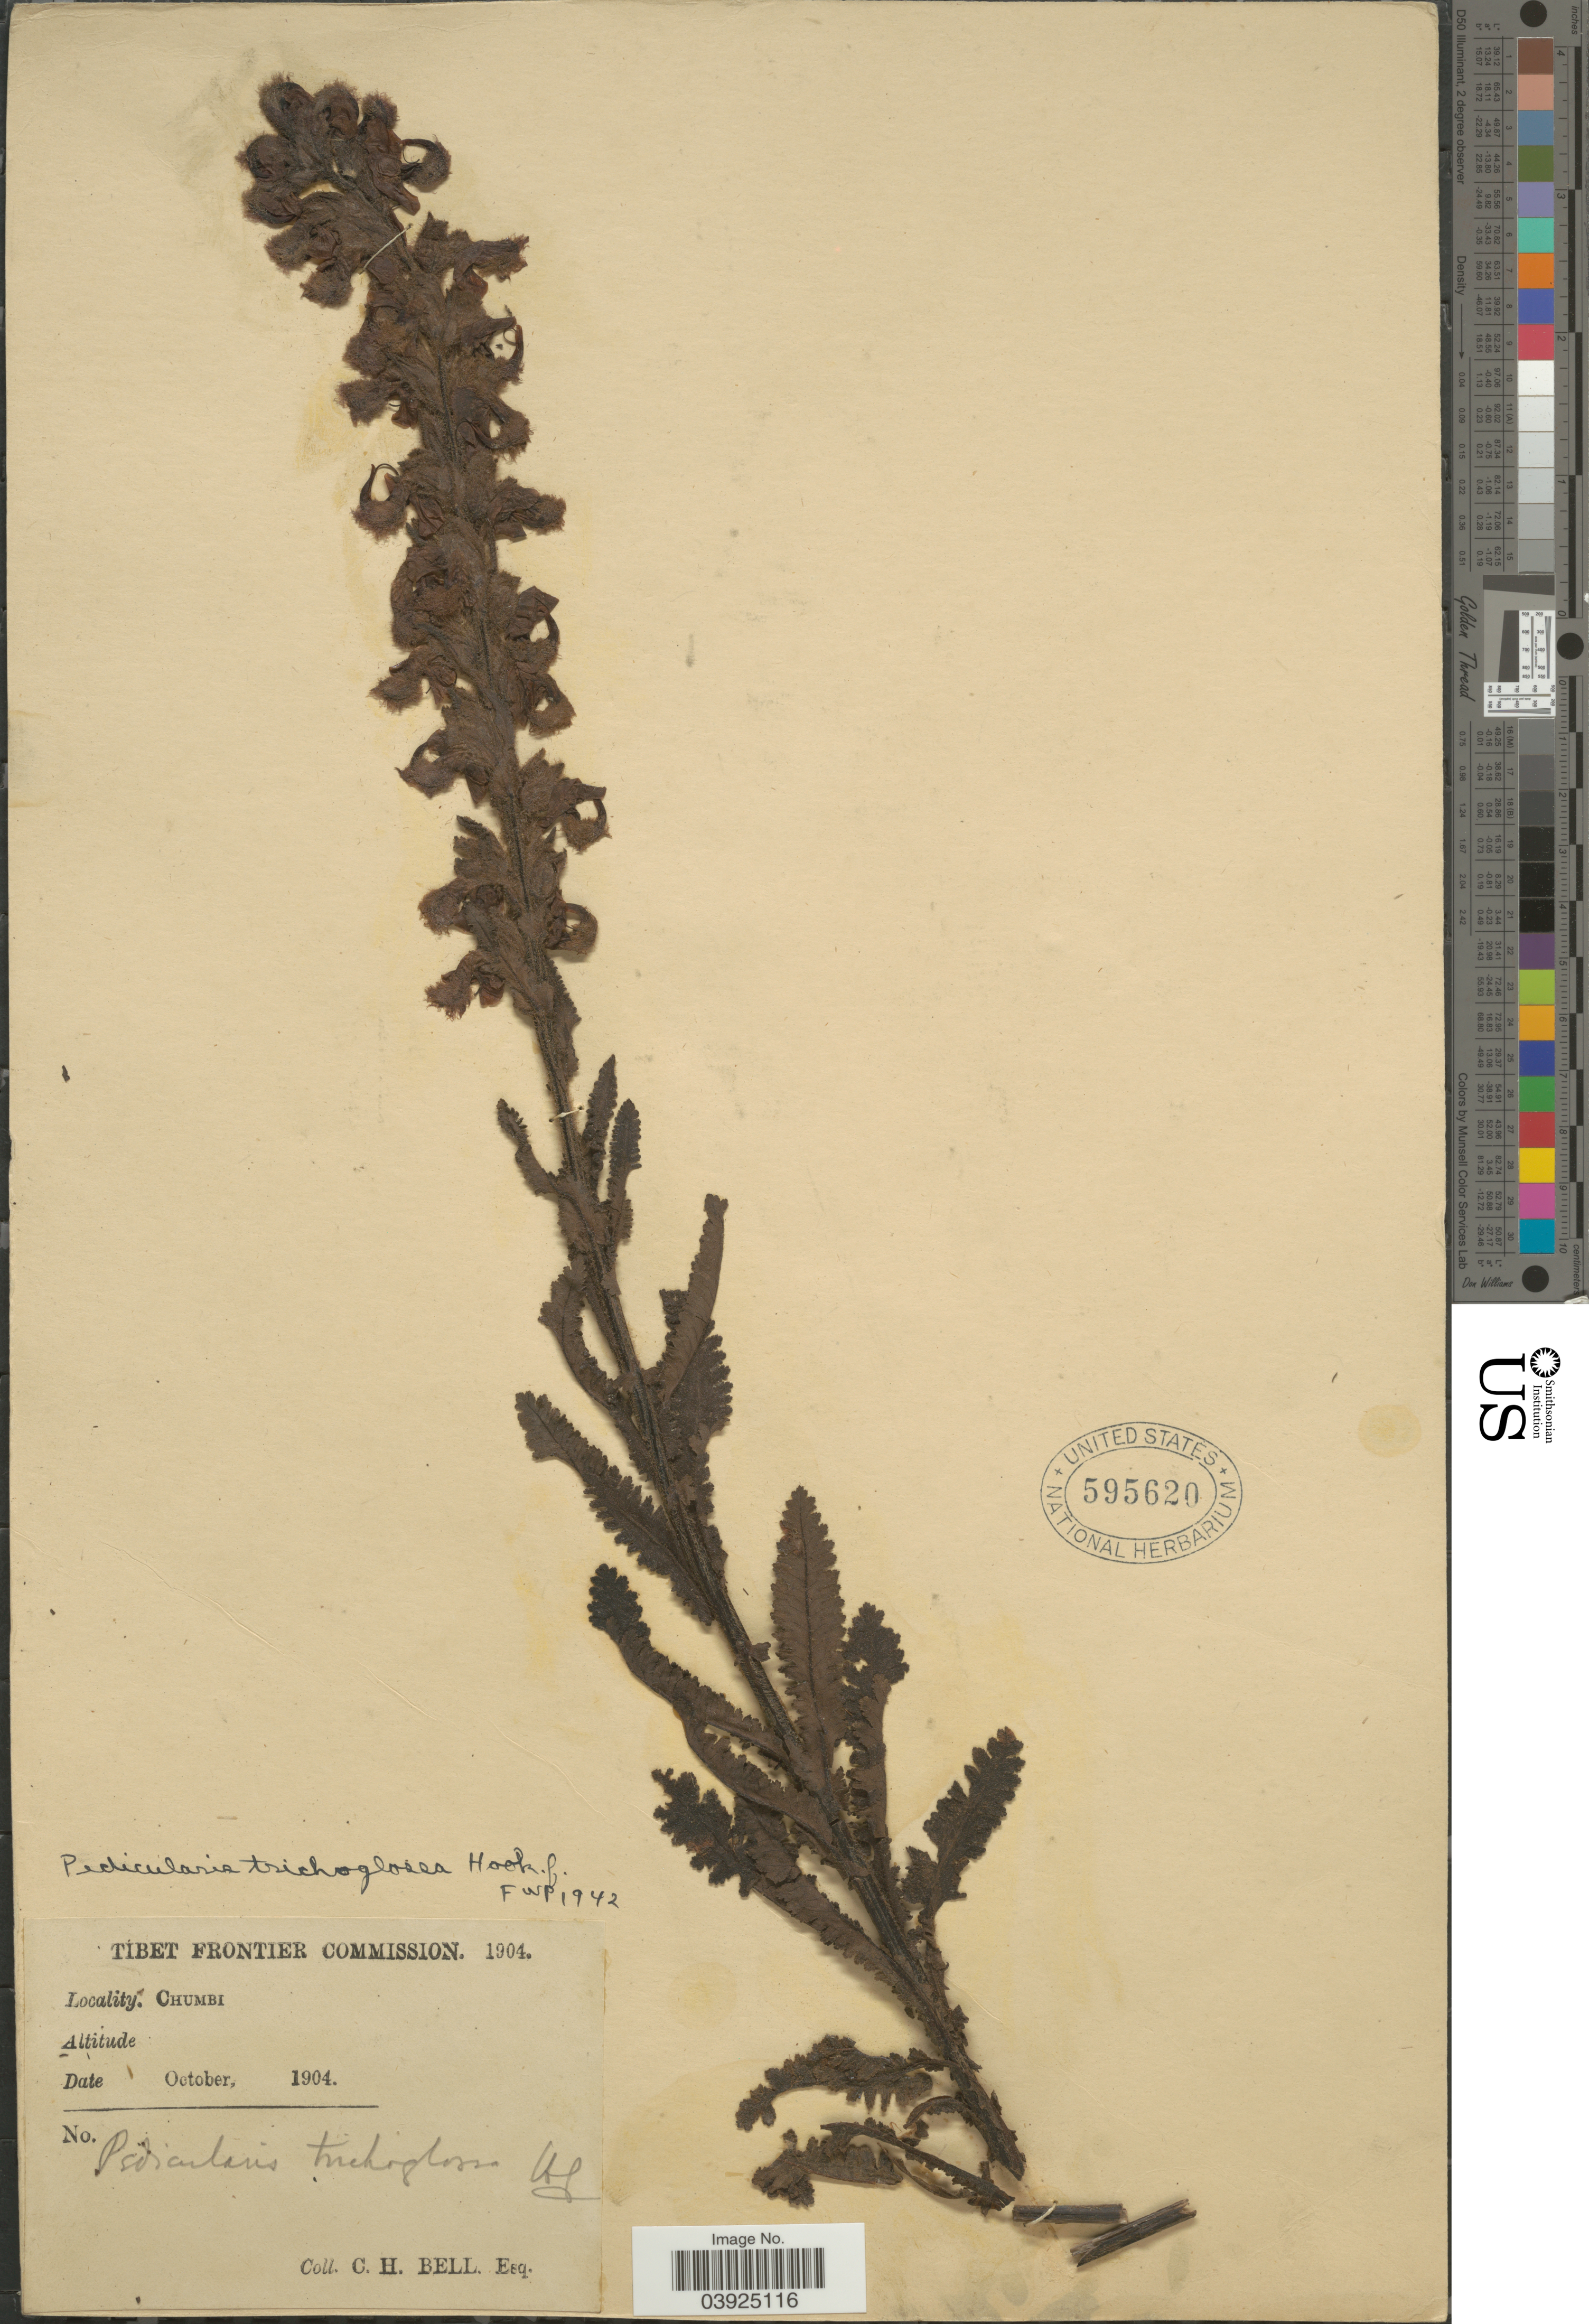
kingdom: Plantae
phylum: Tracheophyta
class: Magnoliopsida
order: Lamiales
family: Orobanchaceae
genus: Pedicularis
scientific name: Pedicularis trichoglossa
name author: Hook. f.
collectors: C. Bell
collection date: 1904-10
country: China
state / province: Xizang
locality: Tibet. Chumbi.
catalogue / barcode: US 595620